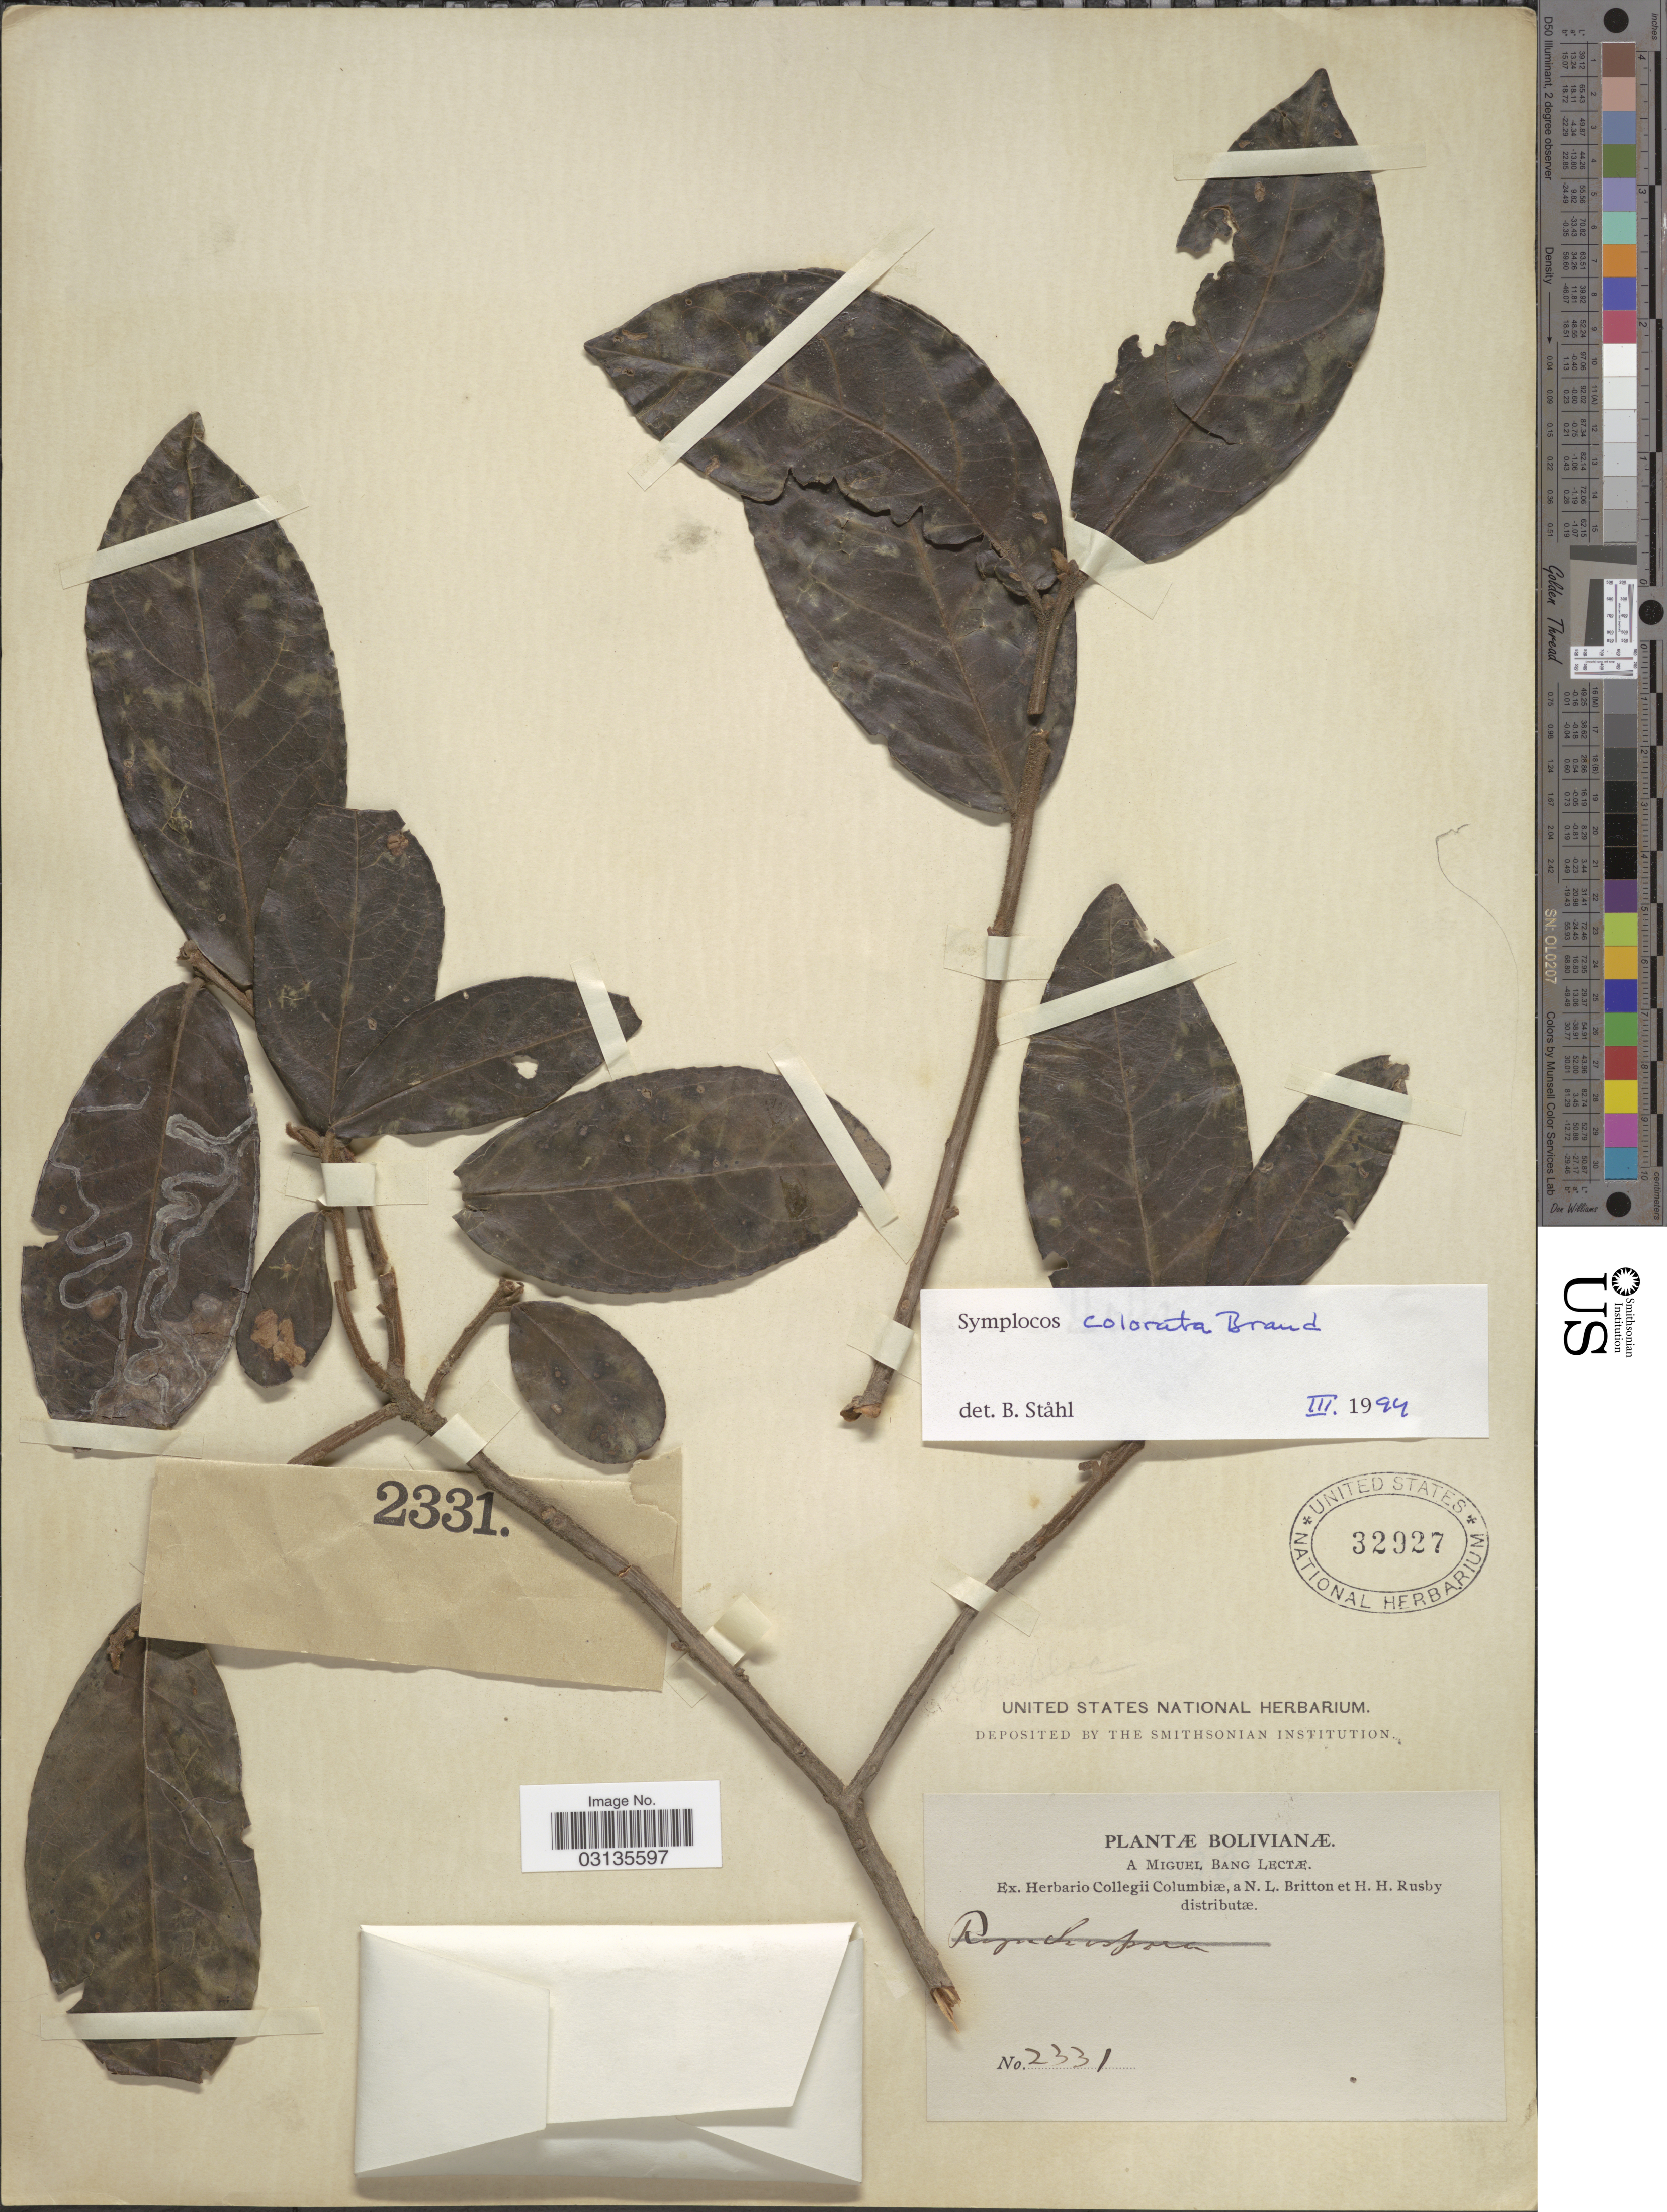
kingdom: Plantae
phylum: Tracheophyta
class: Magnoliopsida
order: Ericales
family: Symplocaceae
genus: Symplocos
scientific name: Symplocos colorata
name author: Brand in Engl.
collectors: M. Bang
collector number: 2331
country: Bolivia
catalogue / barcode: US 32927